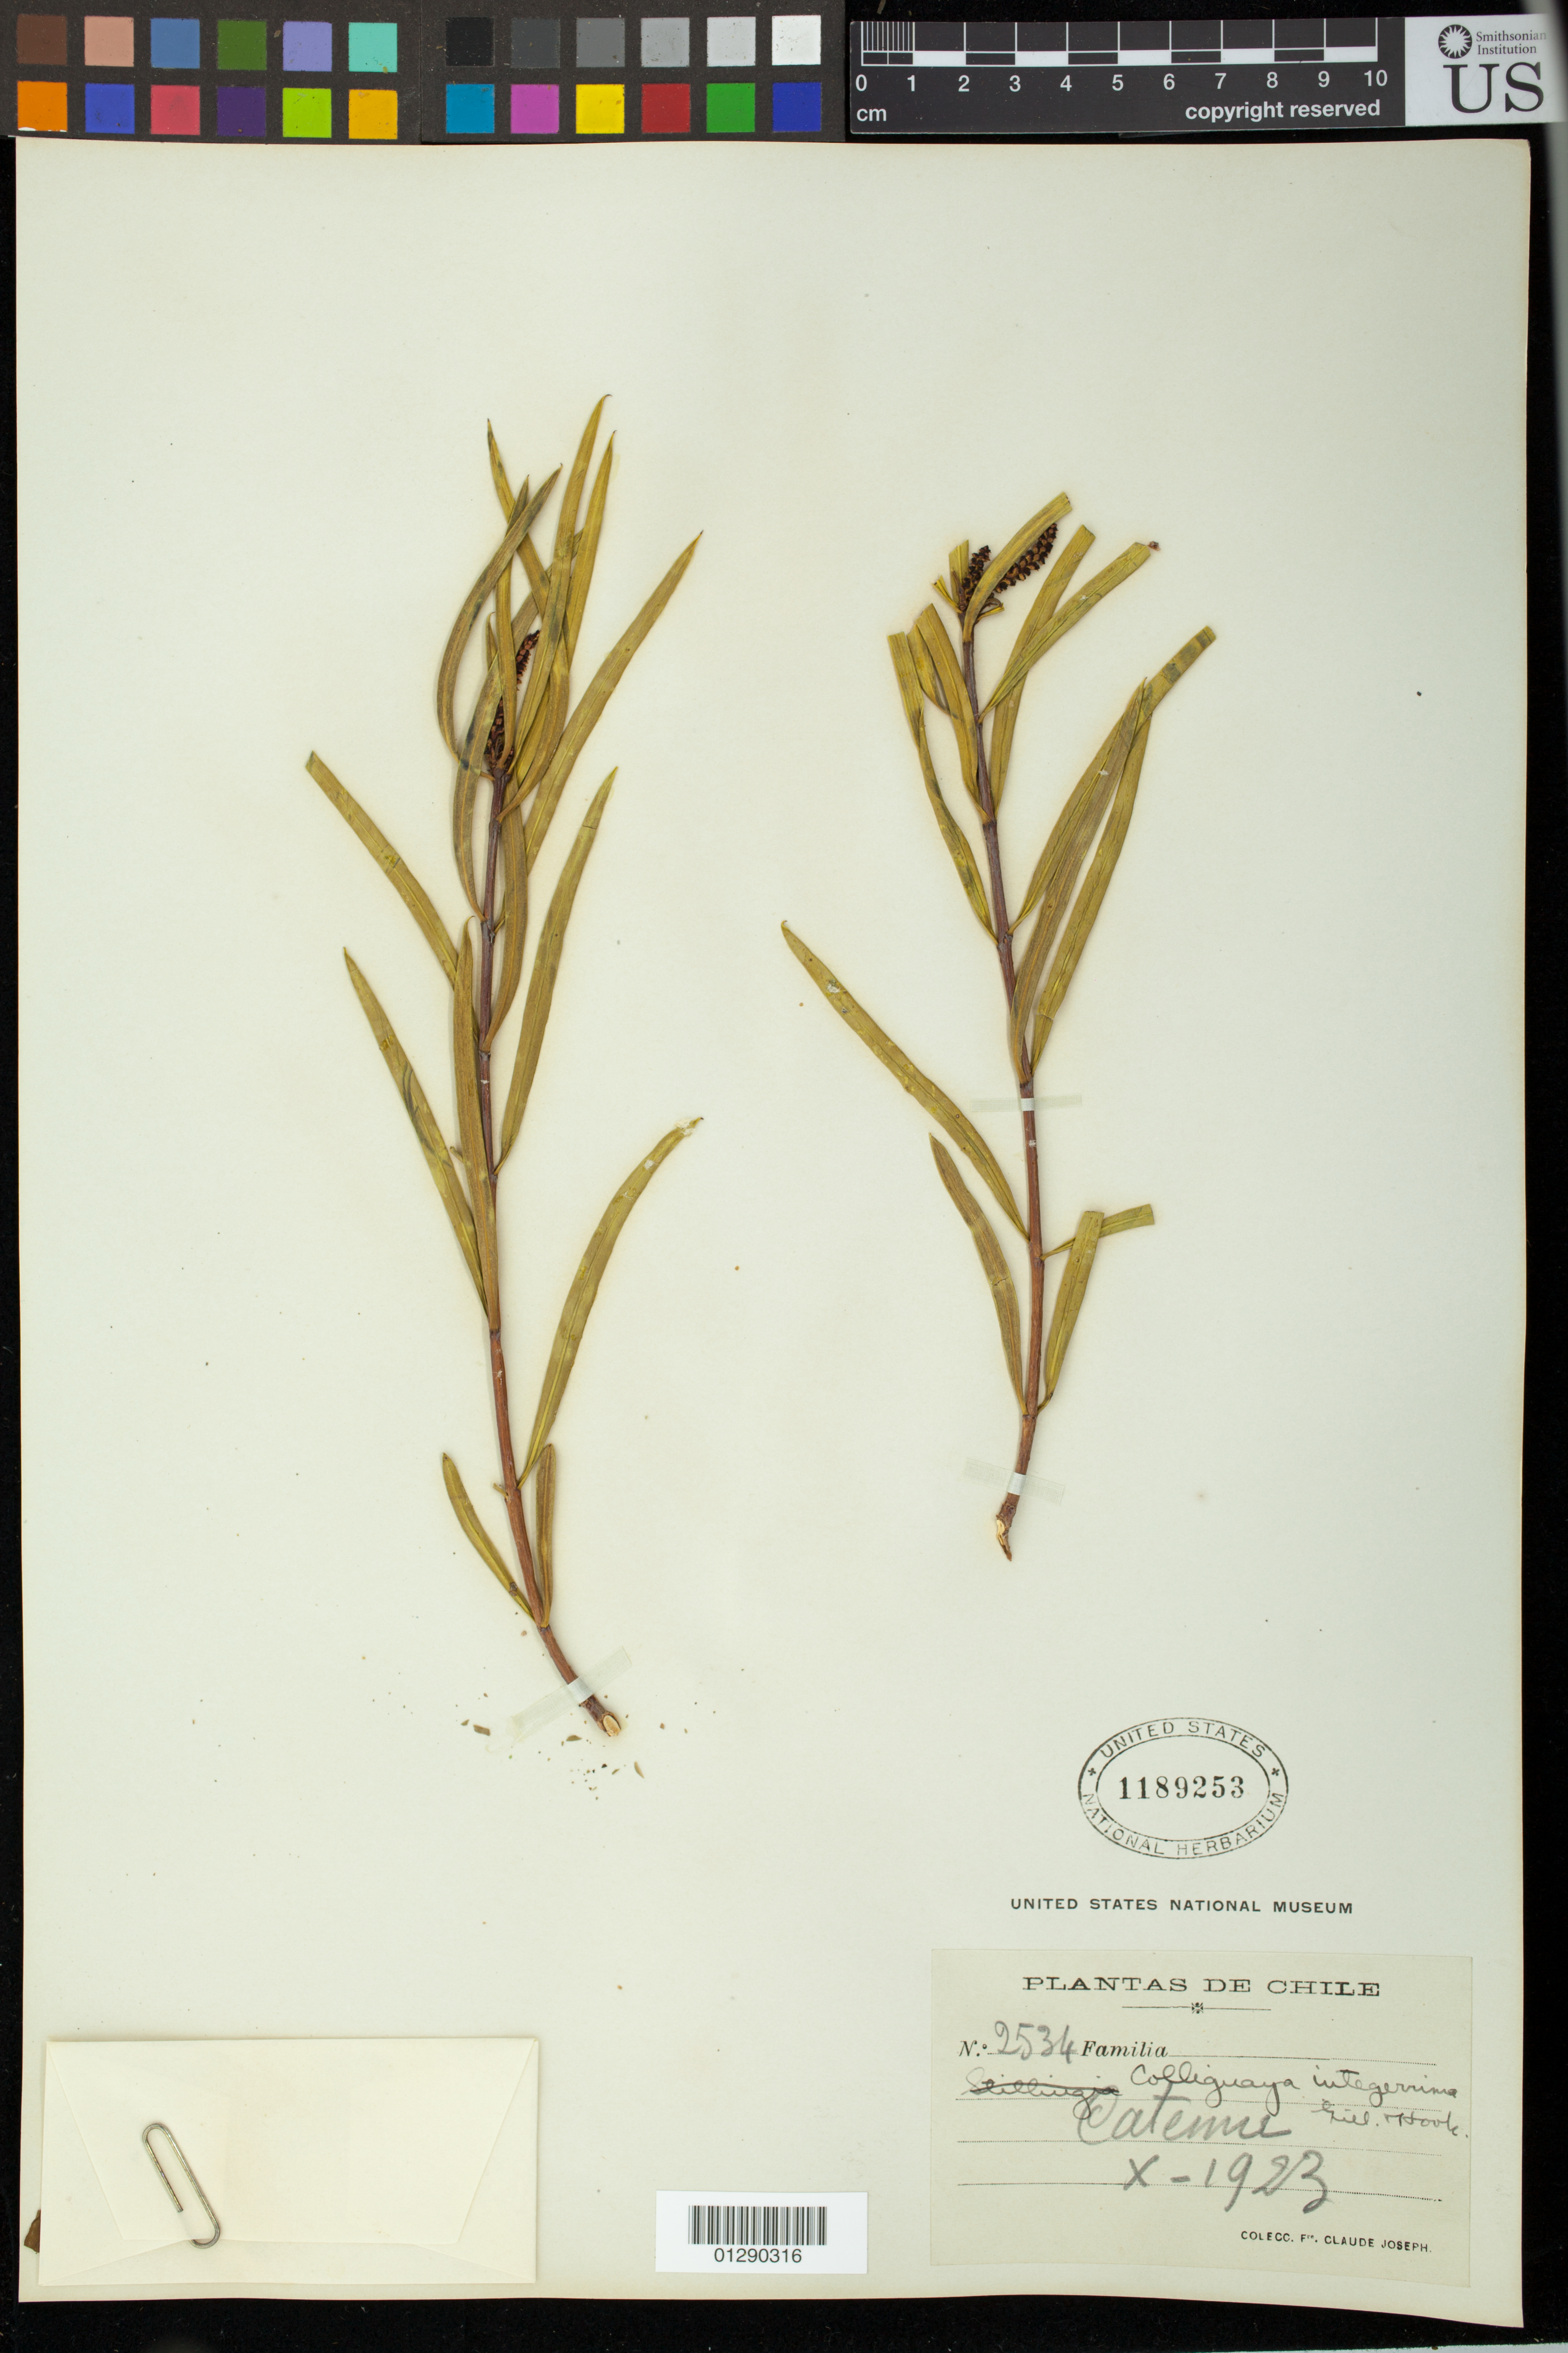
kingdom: Plantae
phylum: Tracheophyta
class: Magnoliopsida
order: Malpighiales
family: Euphorbiaceae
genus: Colliguaja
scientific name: Colliguaja integerrima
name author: Gillies & Hook.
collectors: Frere Claude Joseph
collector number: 2534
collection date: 1923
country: Chile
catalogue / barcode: US 1189253